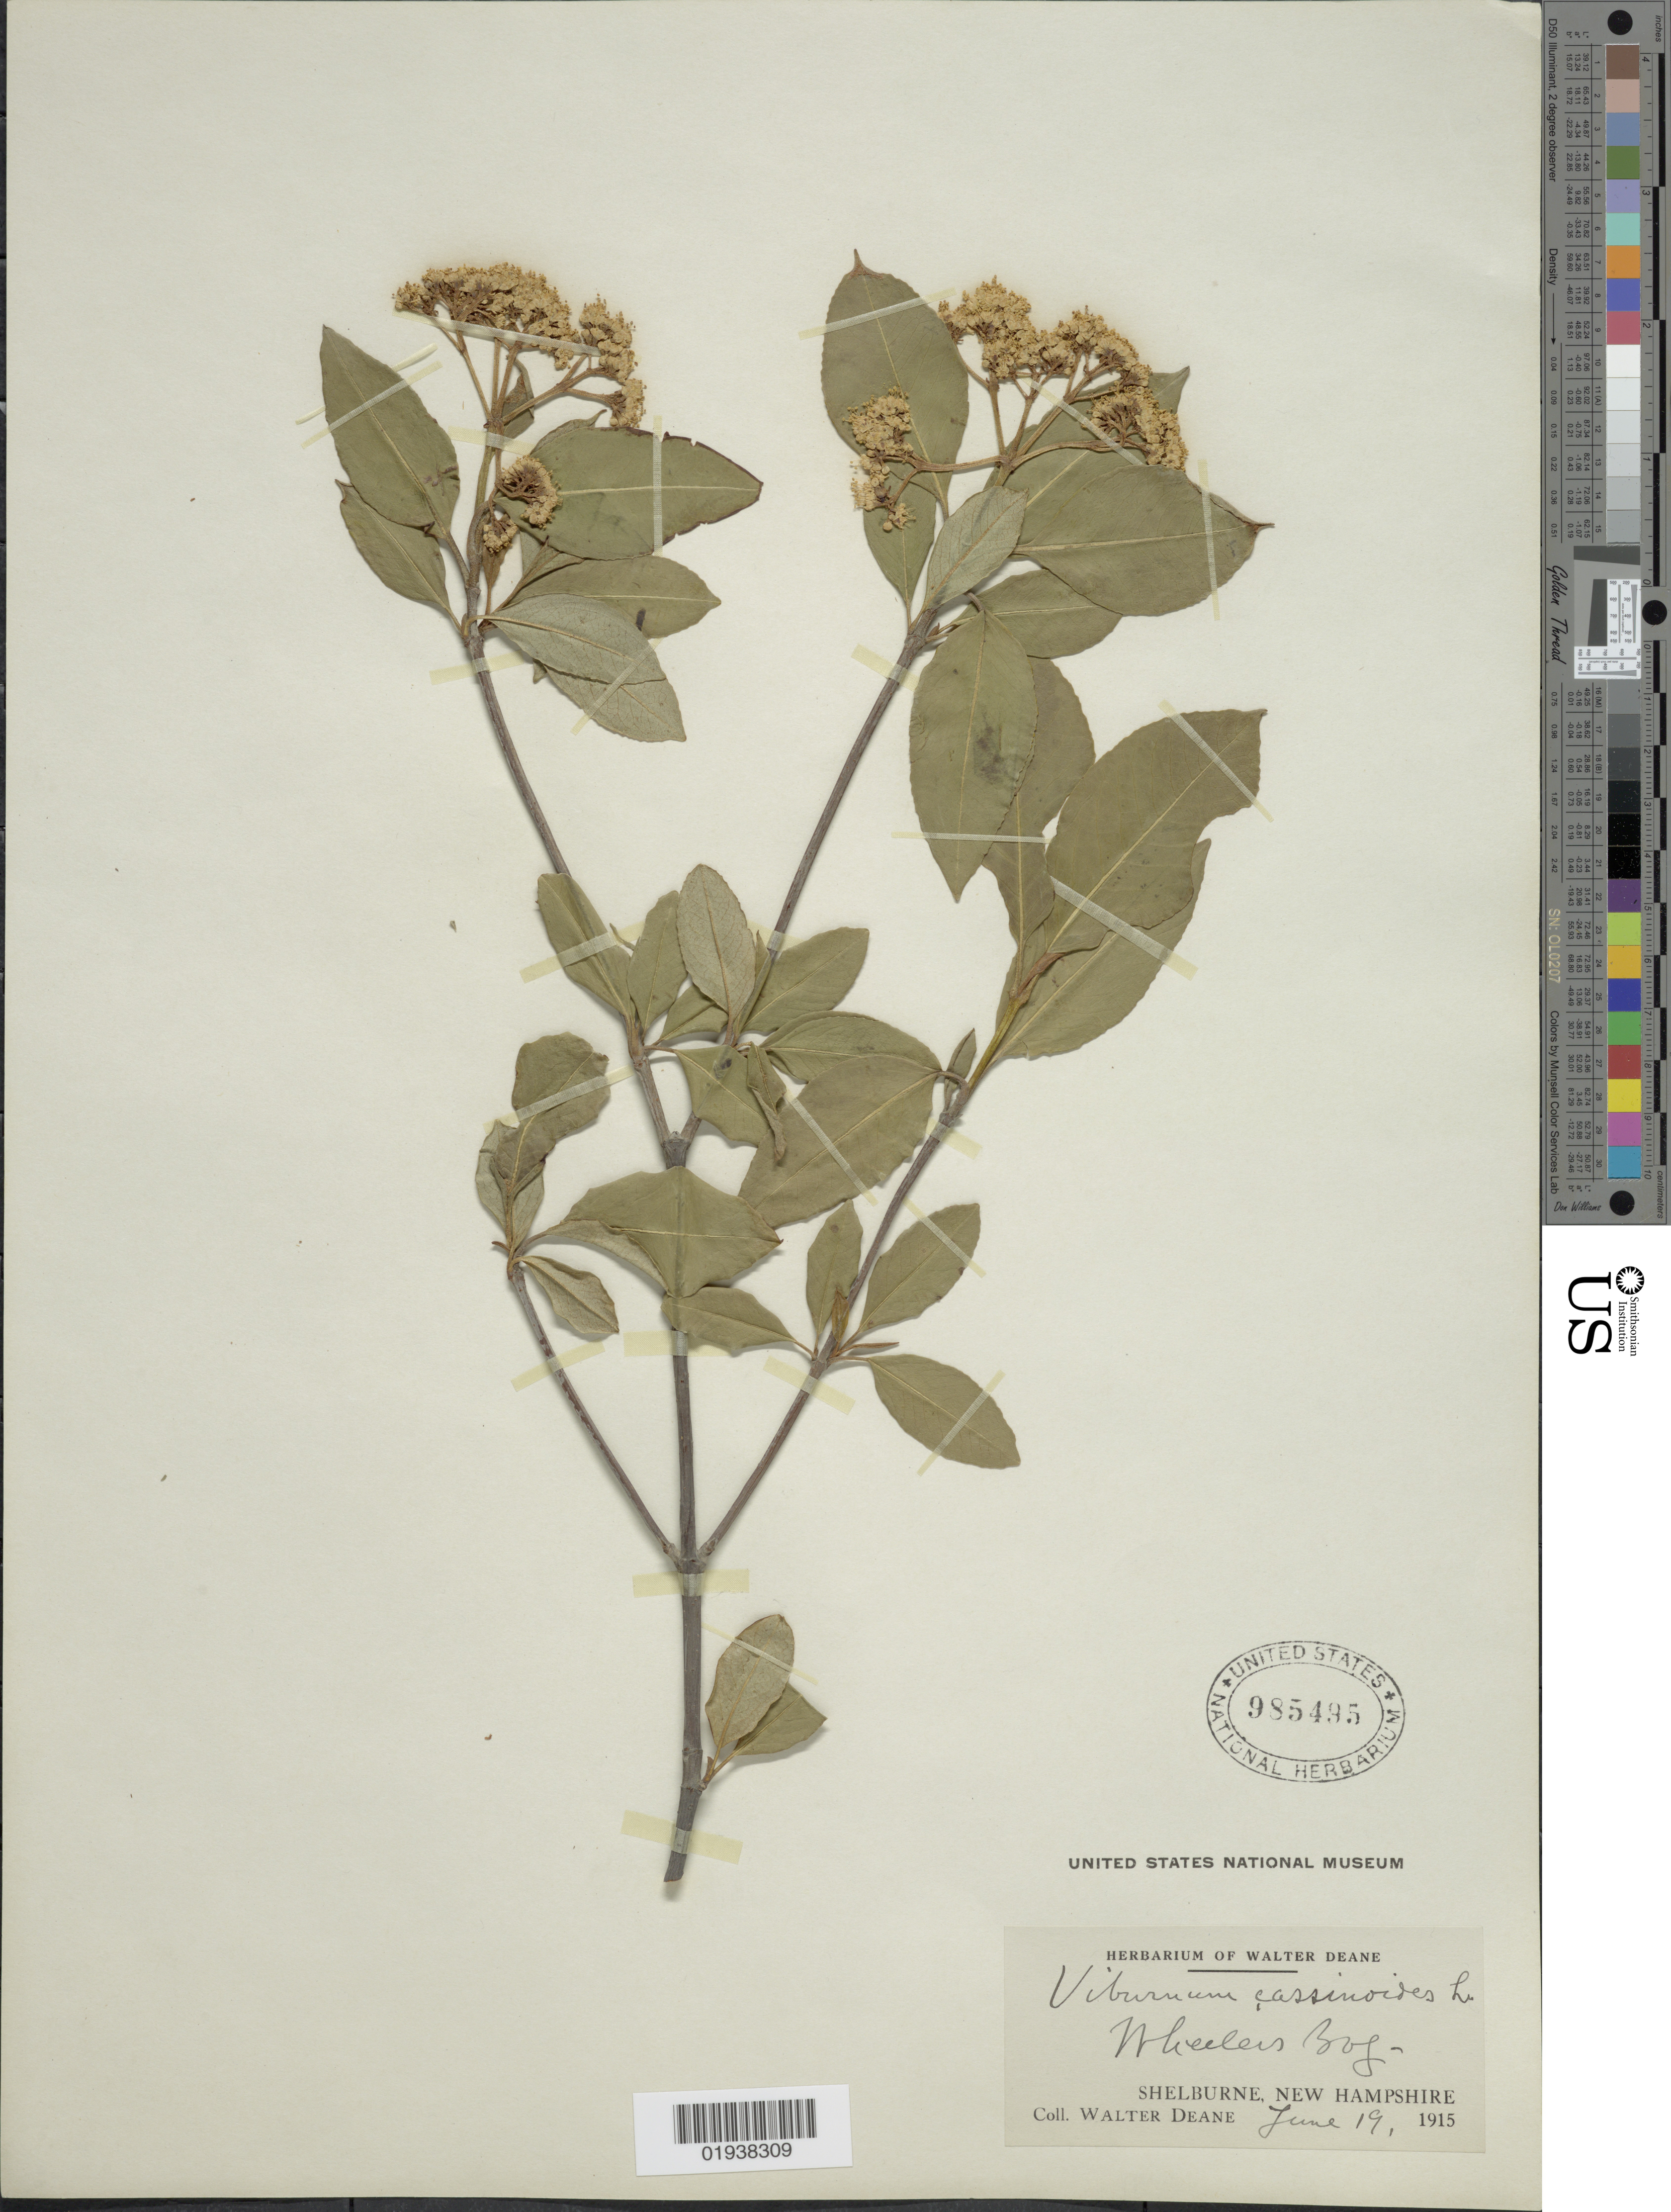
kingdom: Plantae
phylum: Tracheophyta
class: Magnoliopsida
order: Dipsacales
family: Viburnaceae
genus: Viburnum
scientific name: Viburnum cassinoides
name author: L.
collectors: W. Deane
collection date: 1915-06-19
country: United States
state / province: New Hampshire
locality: Wheelers Bog. Shelburne.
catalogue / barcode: US 985495